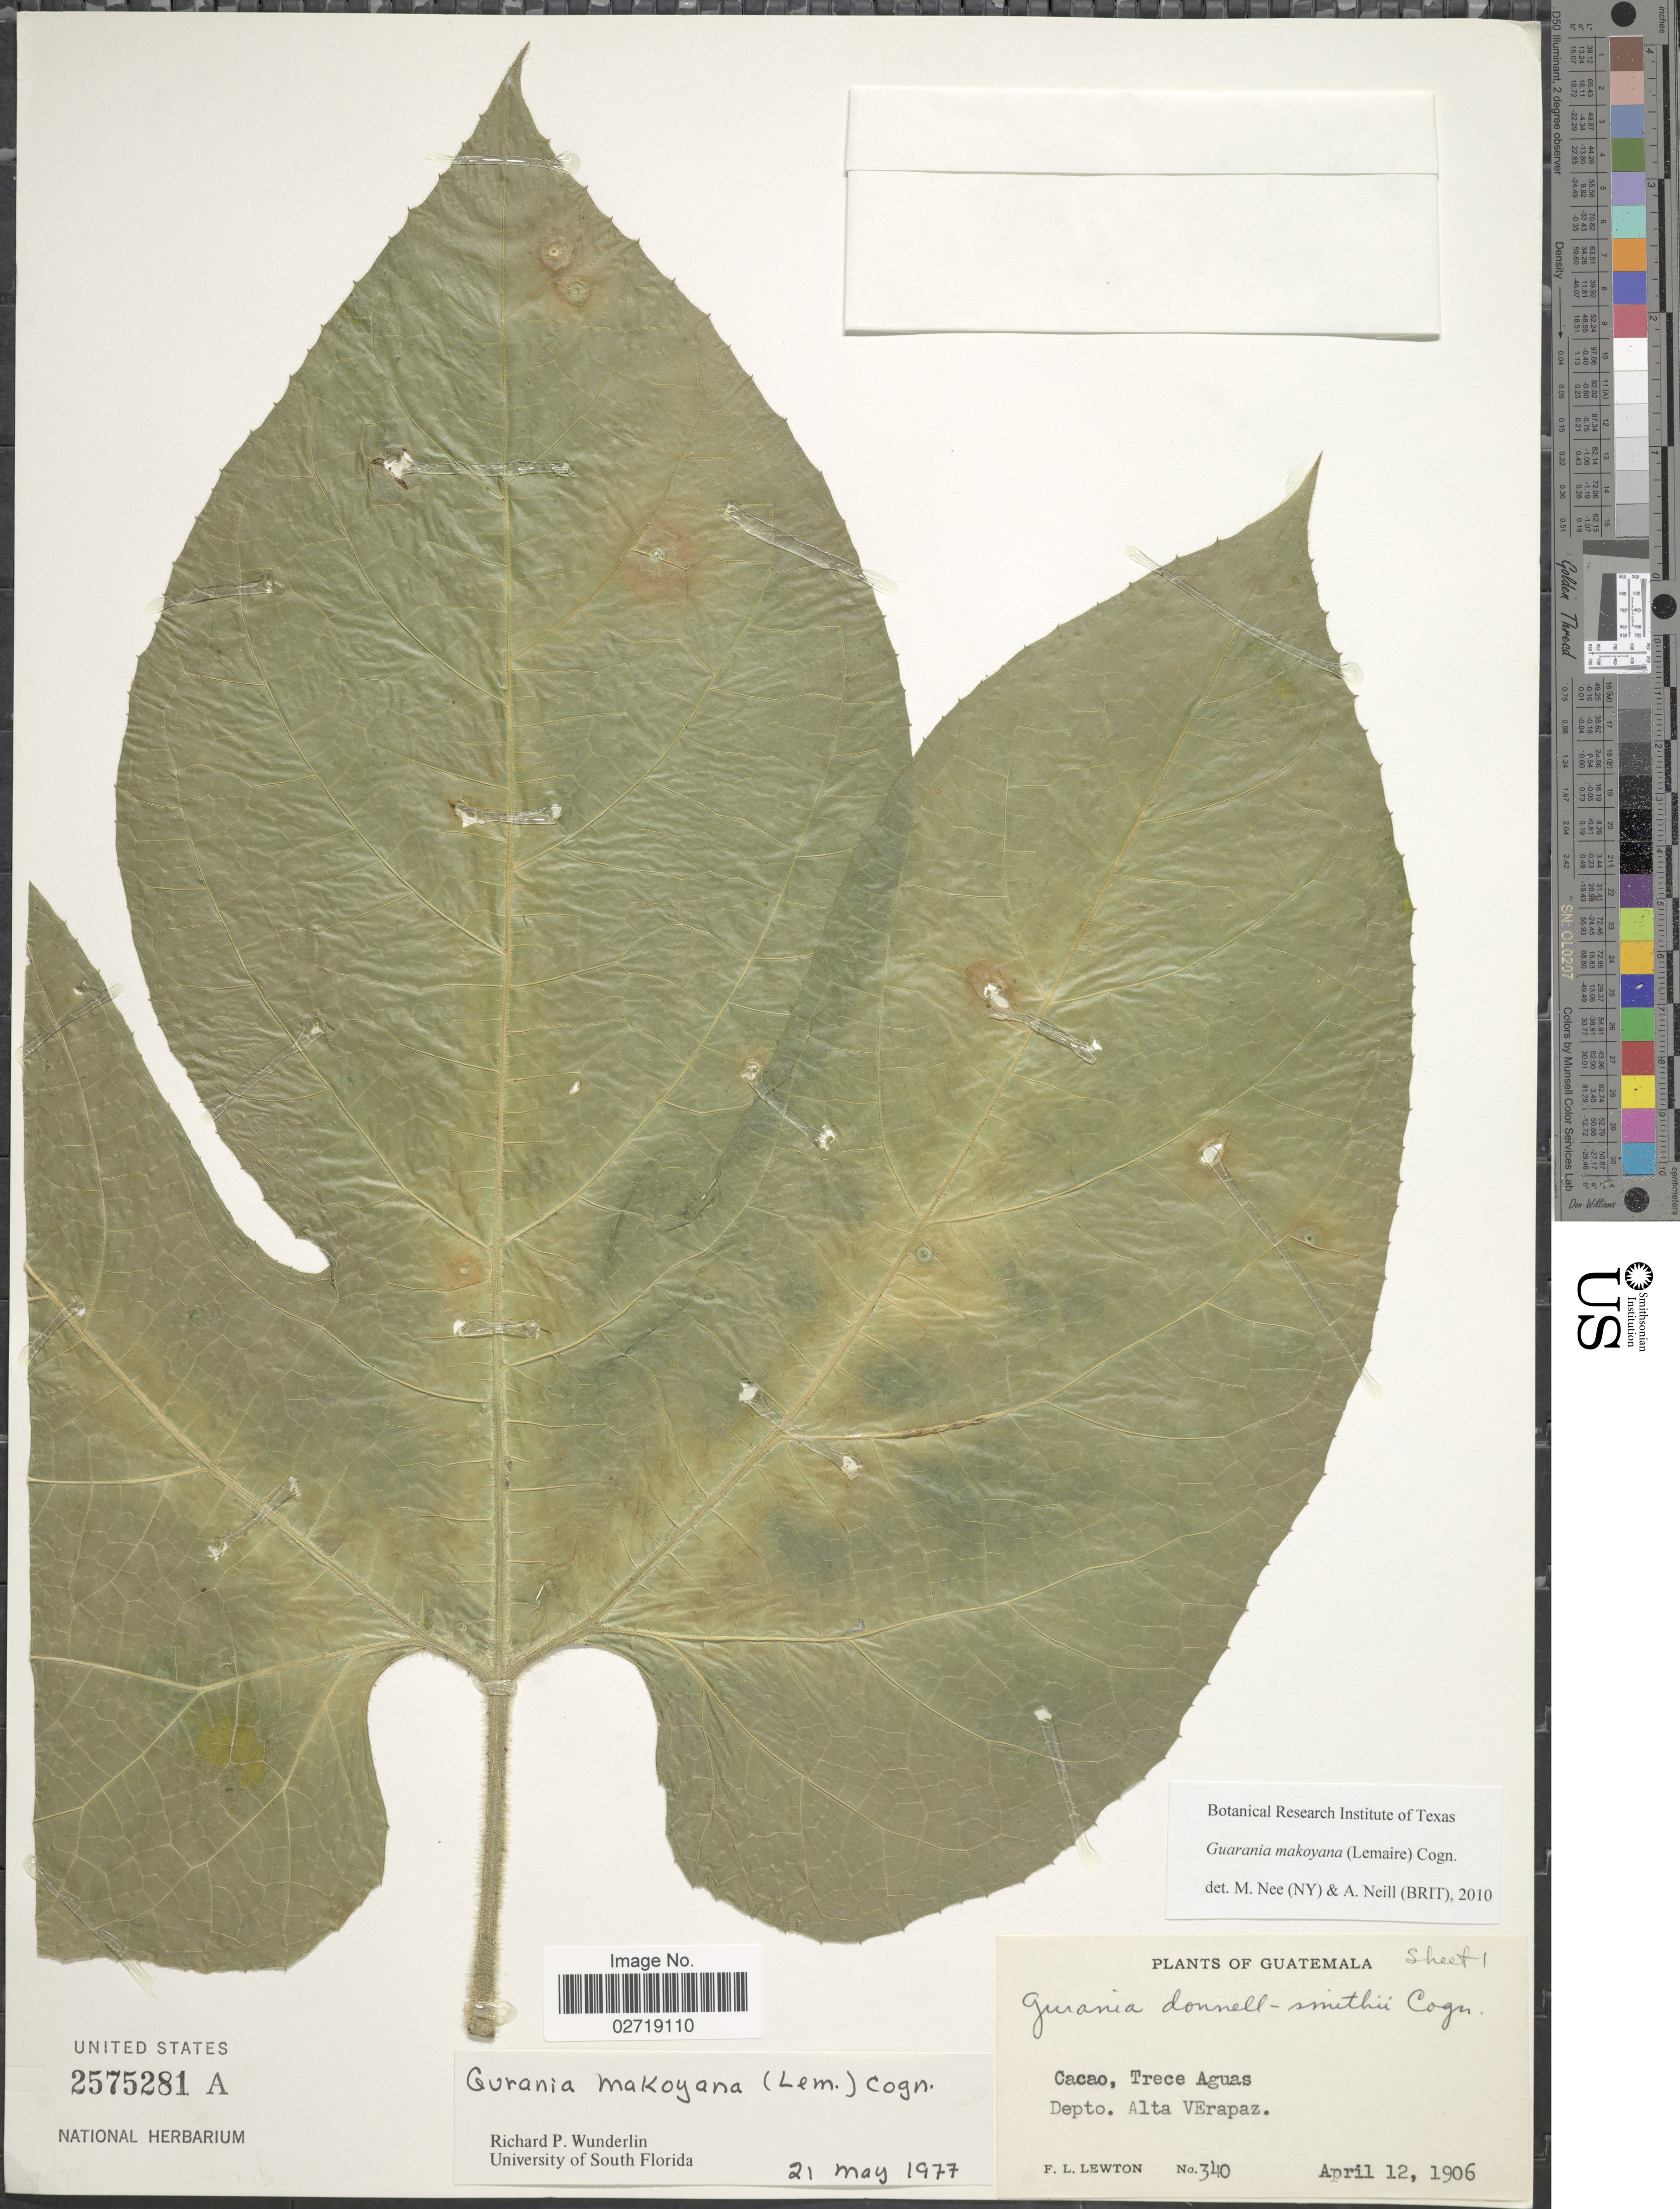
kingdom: Plantae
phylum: Tracheophyta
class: Magnoliopsida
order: Cucurbitales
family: Cucurbitaceae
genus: Gurania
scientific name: Gurania makoyana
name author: (Lem.) Cogn.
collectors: F. L. Lewton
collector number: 340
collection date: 1906-04-12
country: Guatemala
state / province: Alta Verapaz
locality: Trece Aguas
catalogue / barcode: US 2575281A